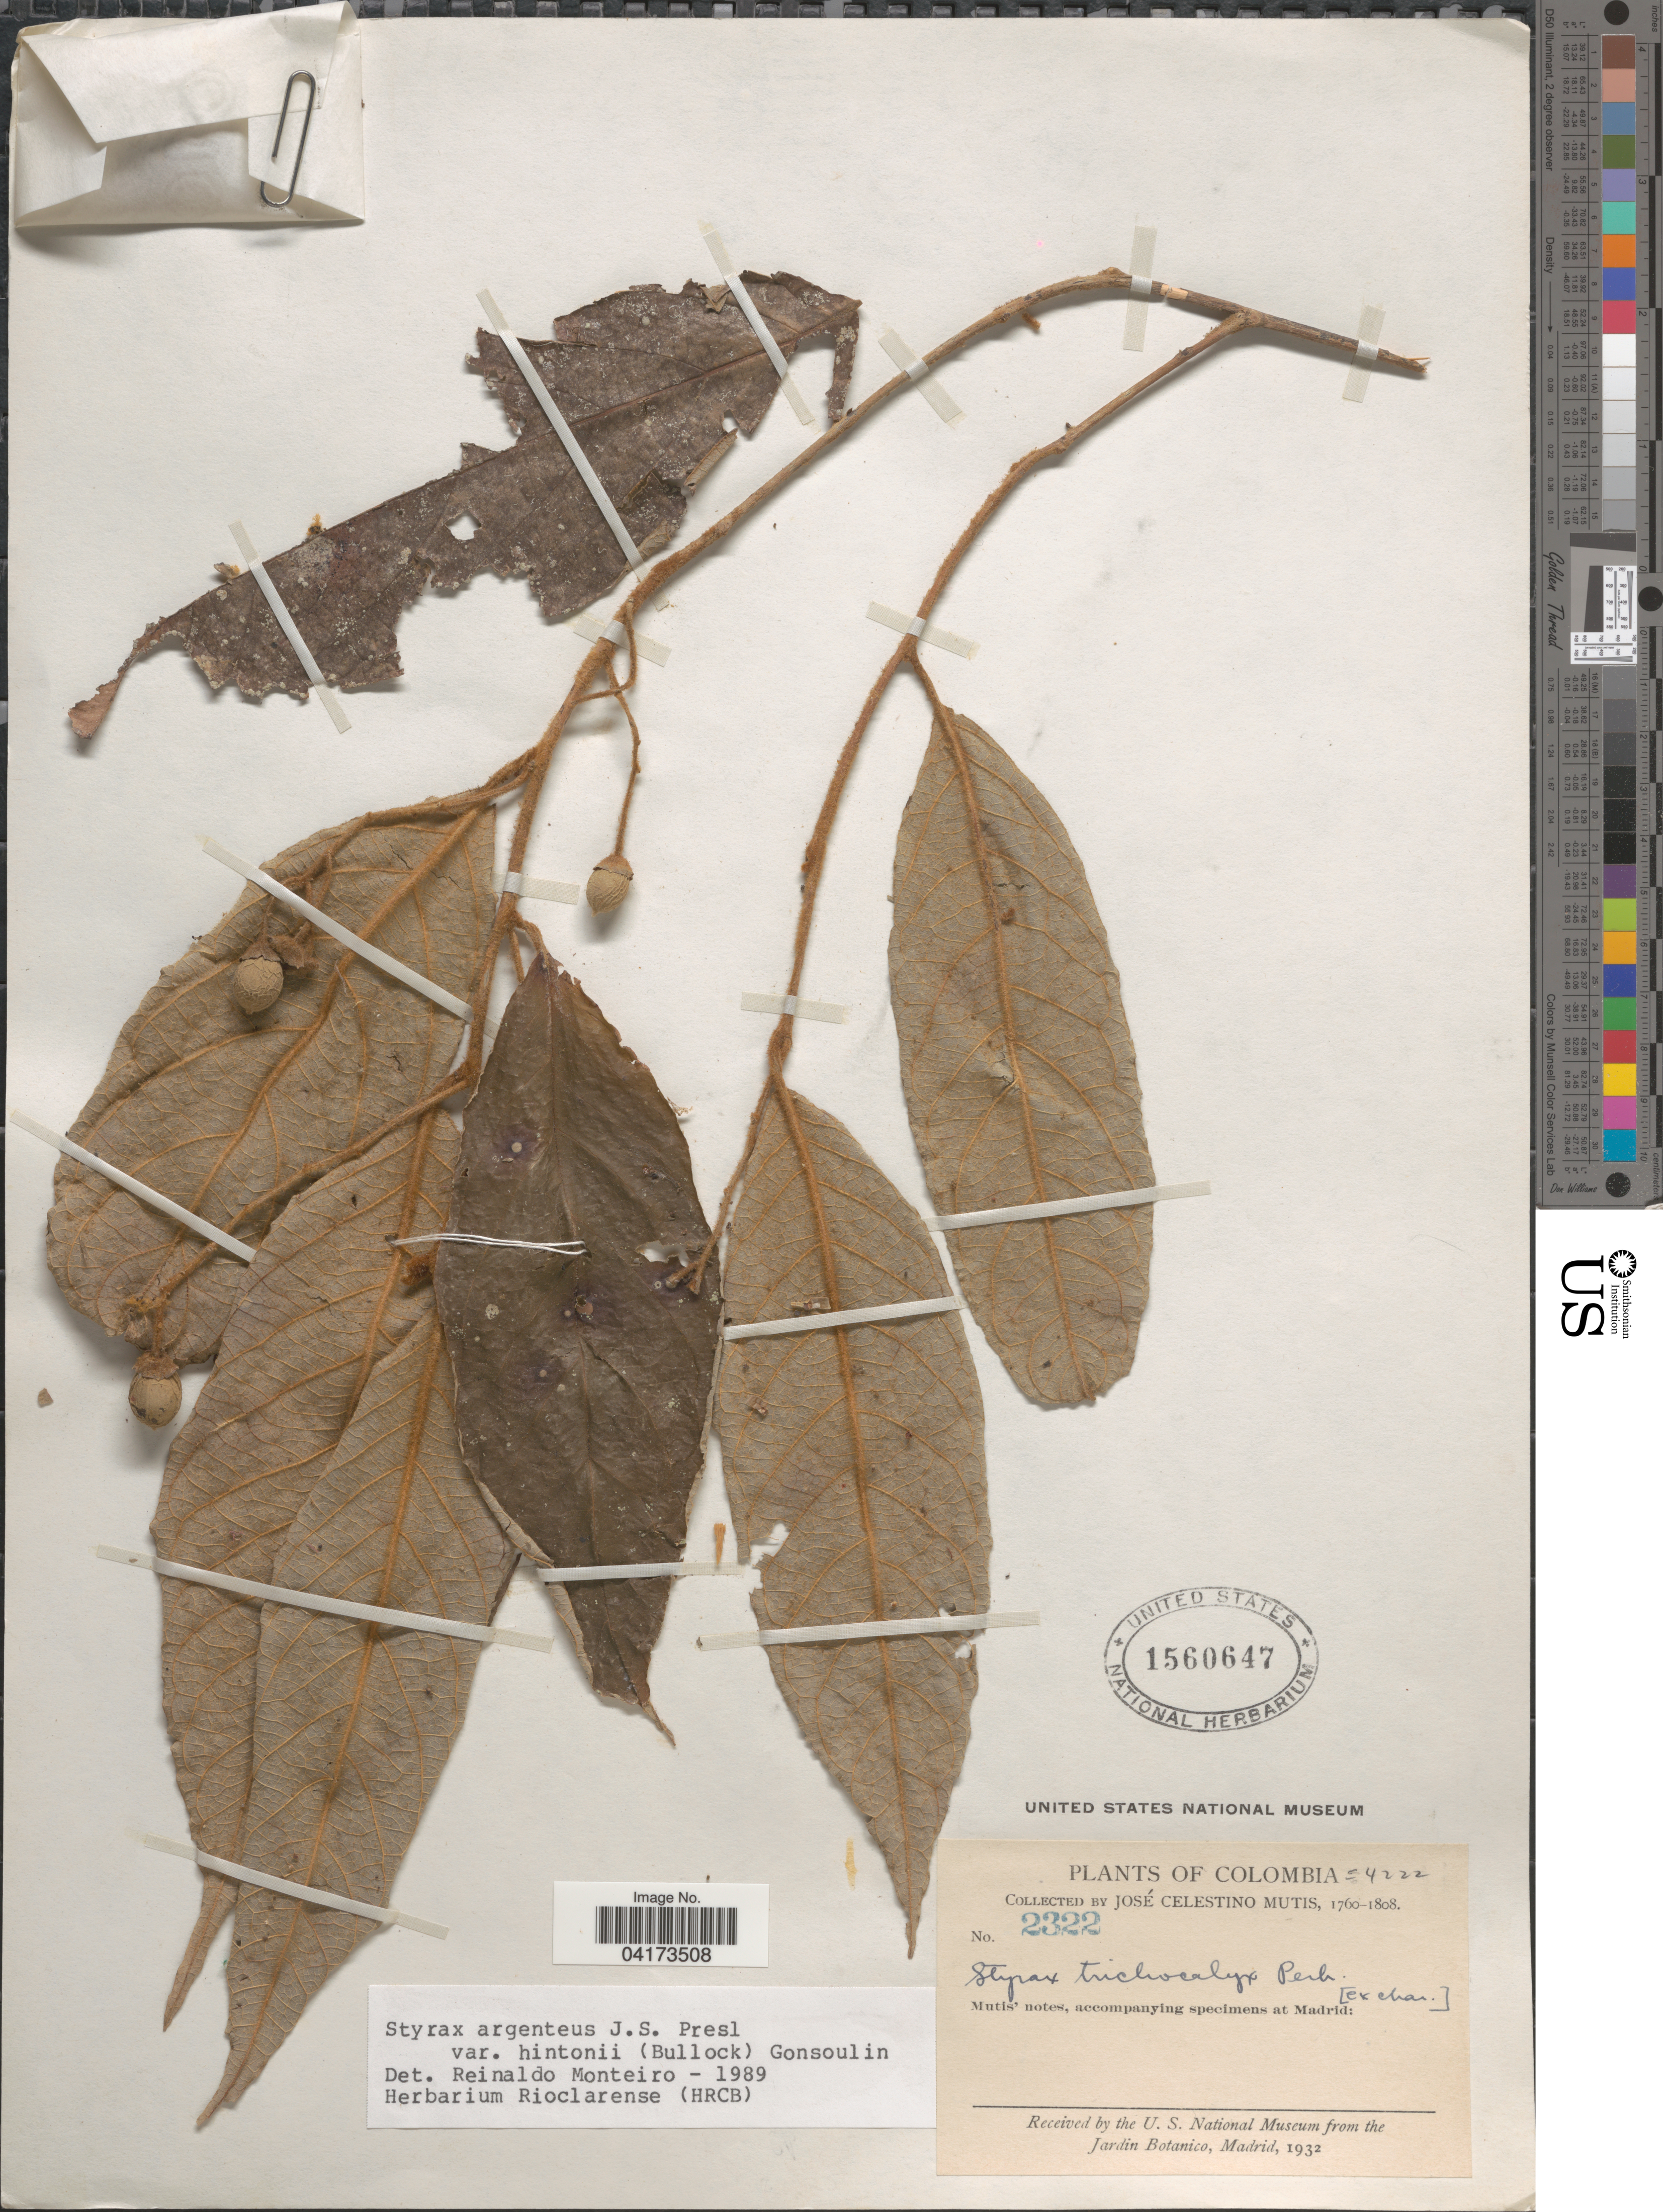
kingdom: Plantae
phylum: Tracheophyta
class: Magnoliopsida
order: Ericales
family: Styracaceae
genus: Styrax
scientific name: Styrax argenteus var. hintonii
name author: (Bullock) Gonsoulin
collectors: J. C. B. Mutis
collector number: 2322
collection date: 1760/1808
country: Colombia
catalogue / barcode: US 1560647